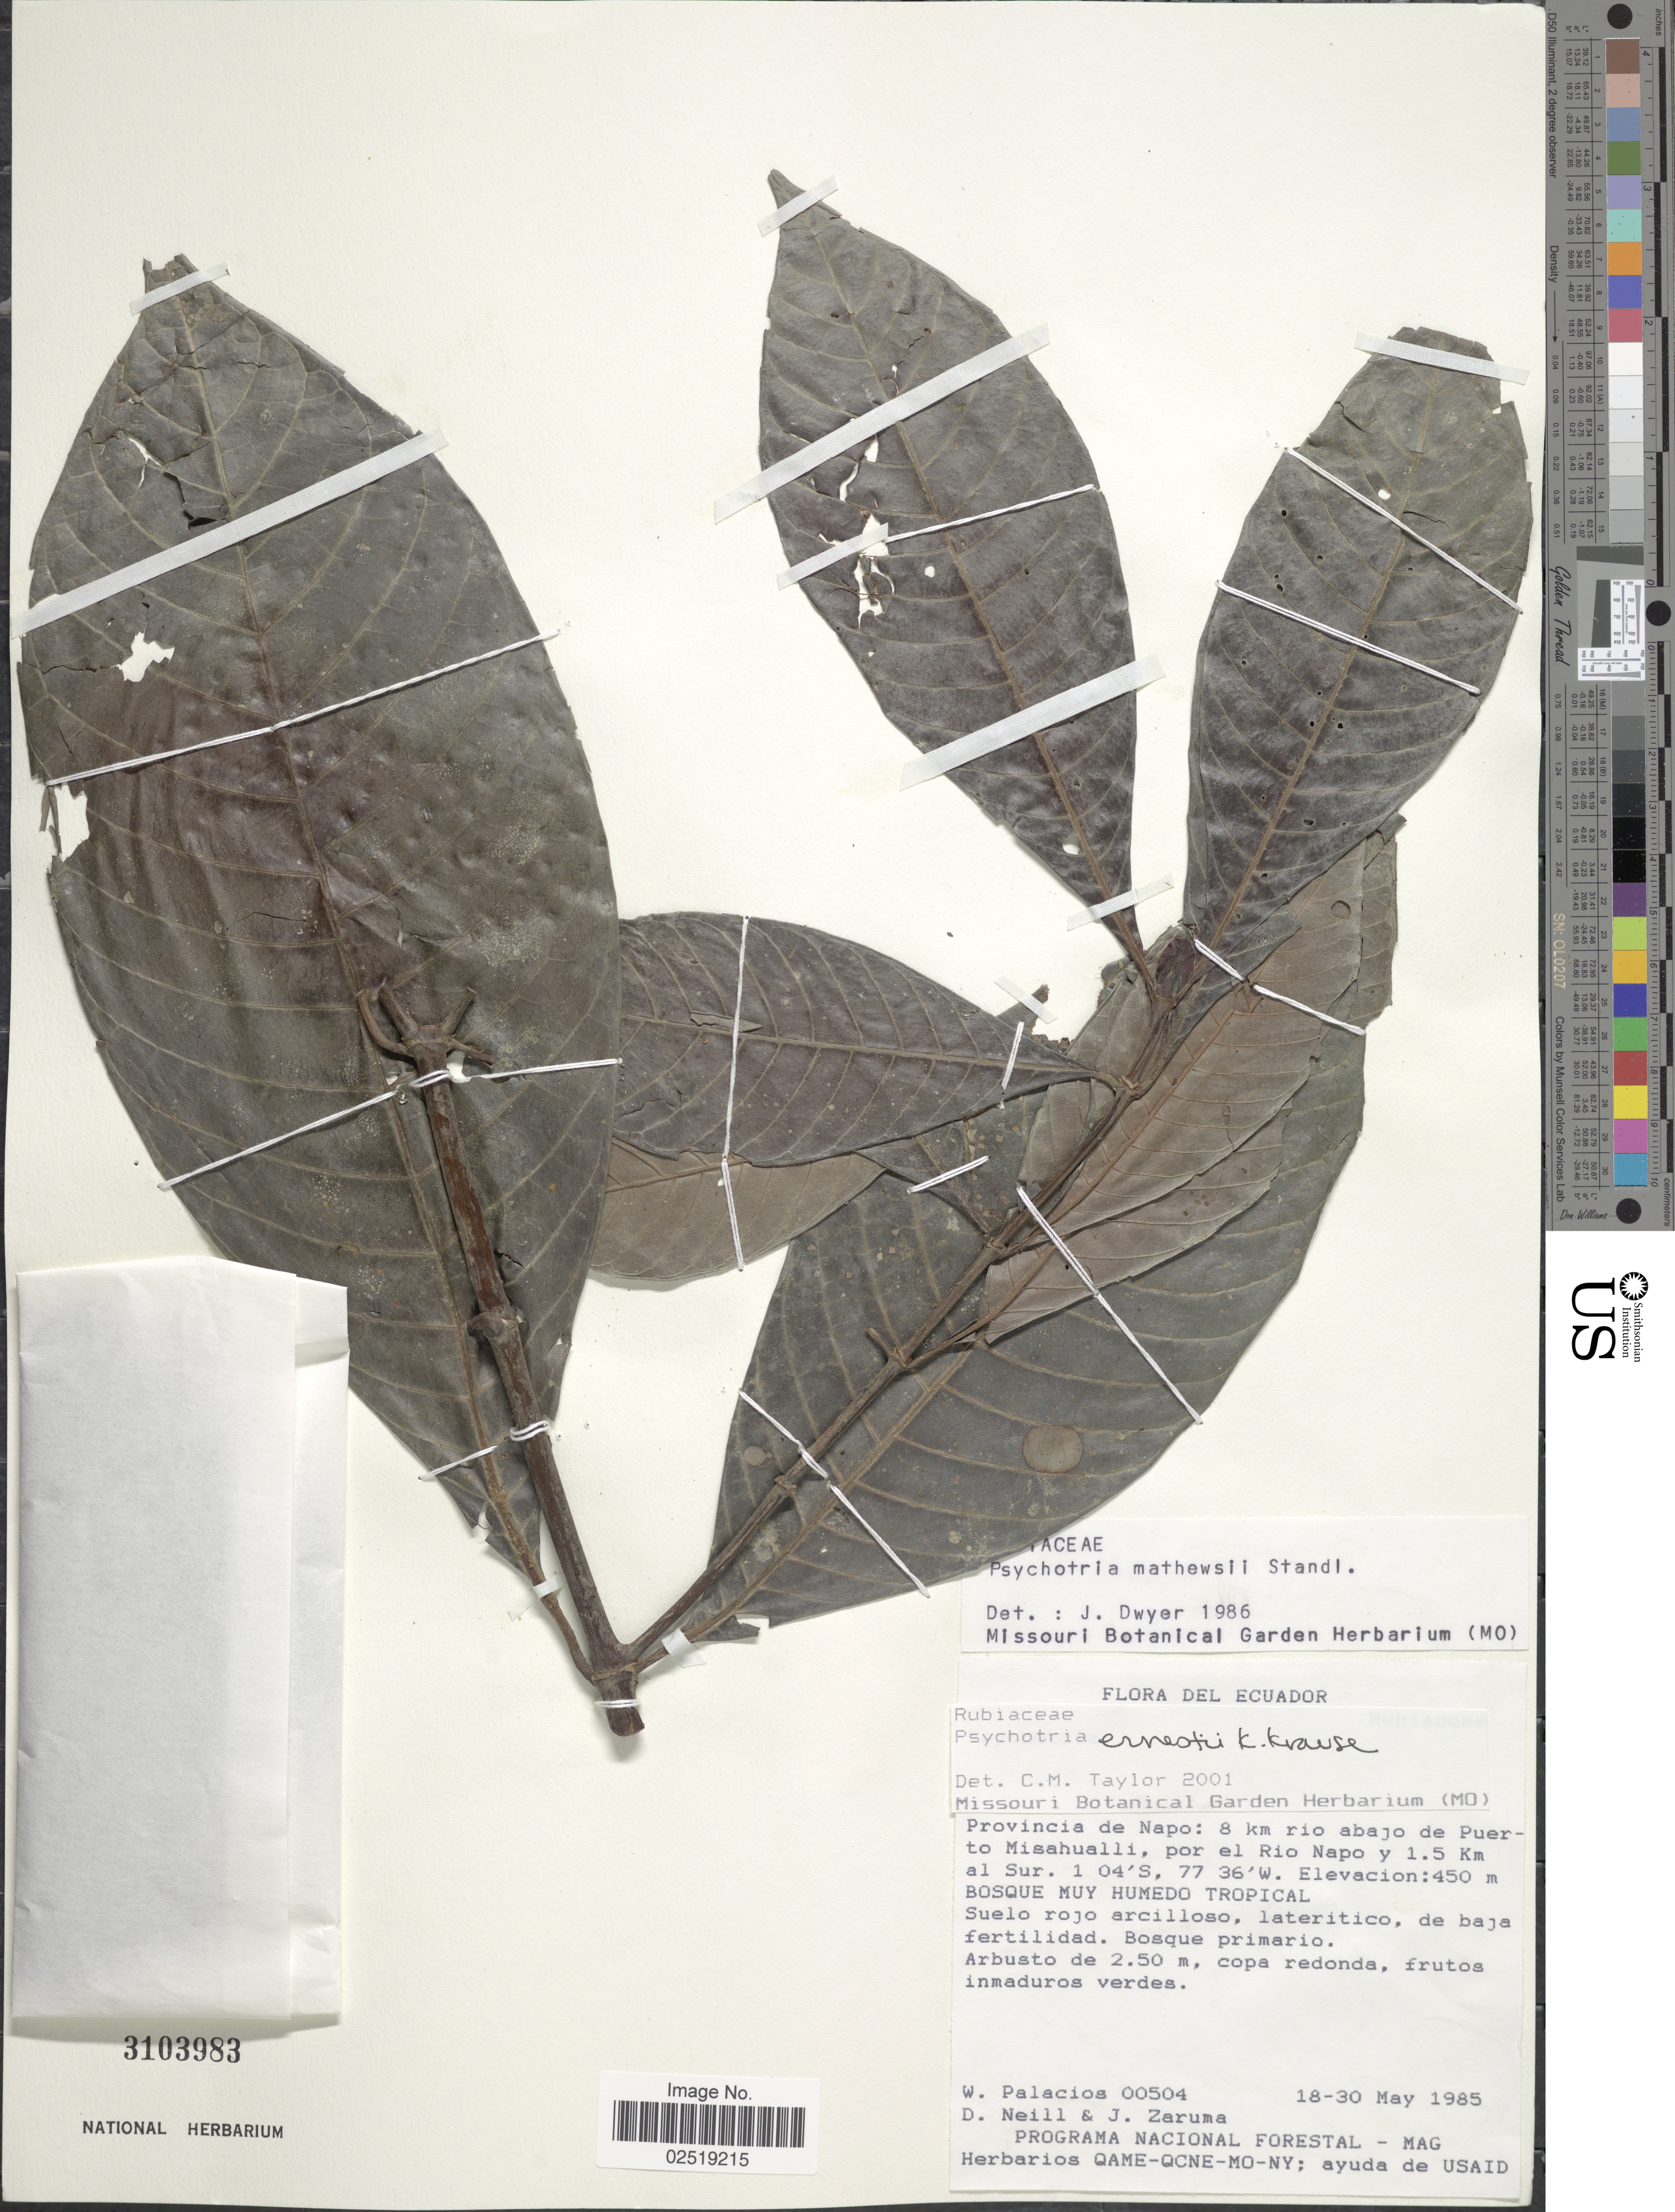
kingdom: Plantae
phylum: Tracheophyta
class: Magnoliopsida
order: Gentianales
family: Rubiaceae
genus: Psychotria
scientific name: Psychotria ernestii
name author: K. Krause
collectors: W. Palacios, D. Neill & J. Zaruma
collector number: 00504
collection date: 1985-05-18/1985-05-30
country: Ecuador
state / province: Napo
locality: Provincia de Napo: 8 km rio abajo de Puerto Misahualli, por el Rio Napo y 1.5 Km al Sur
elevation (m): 450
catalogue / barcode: US 3103983